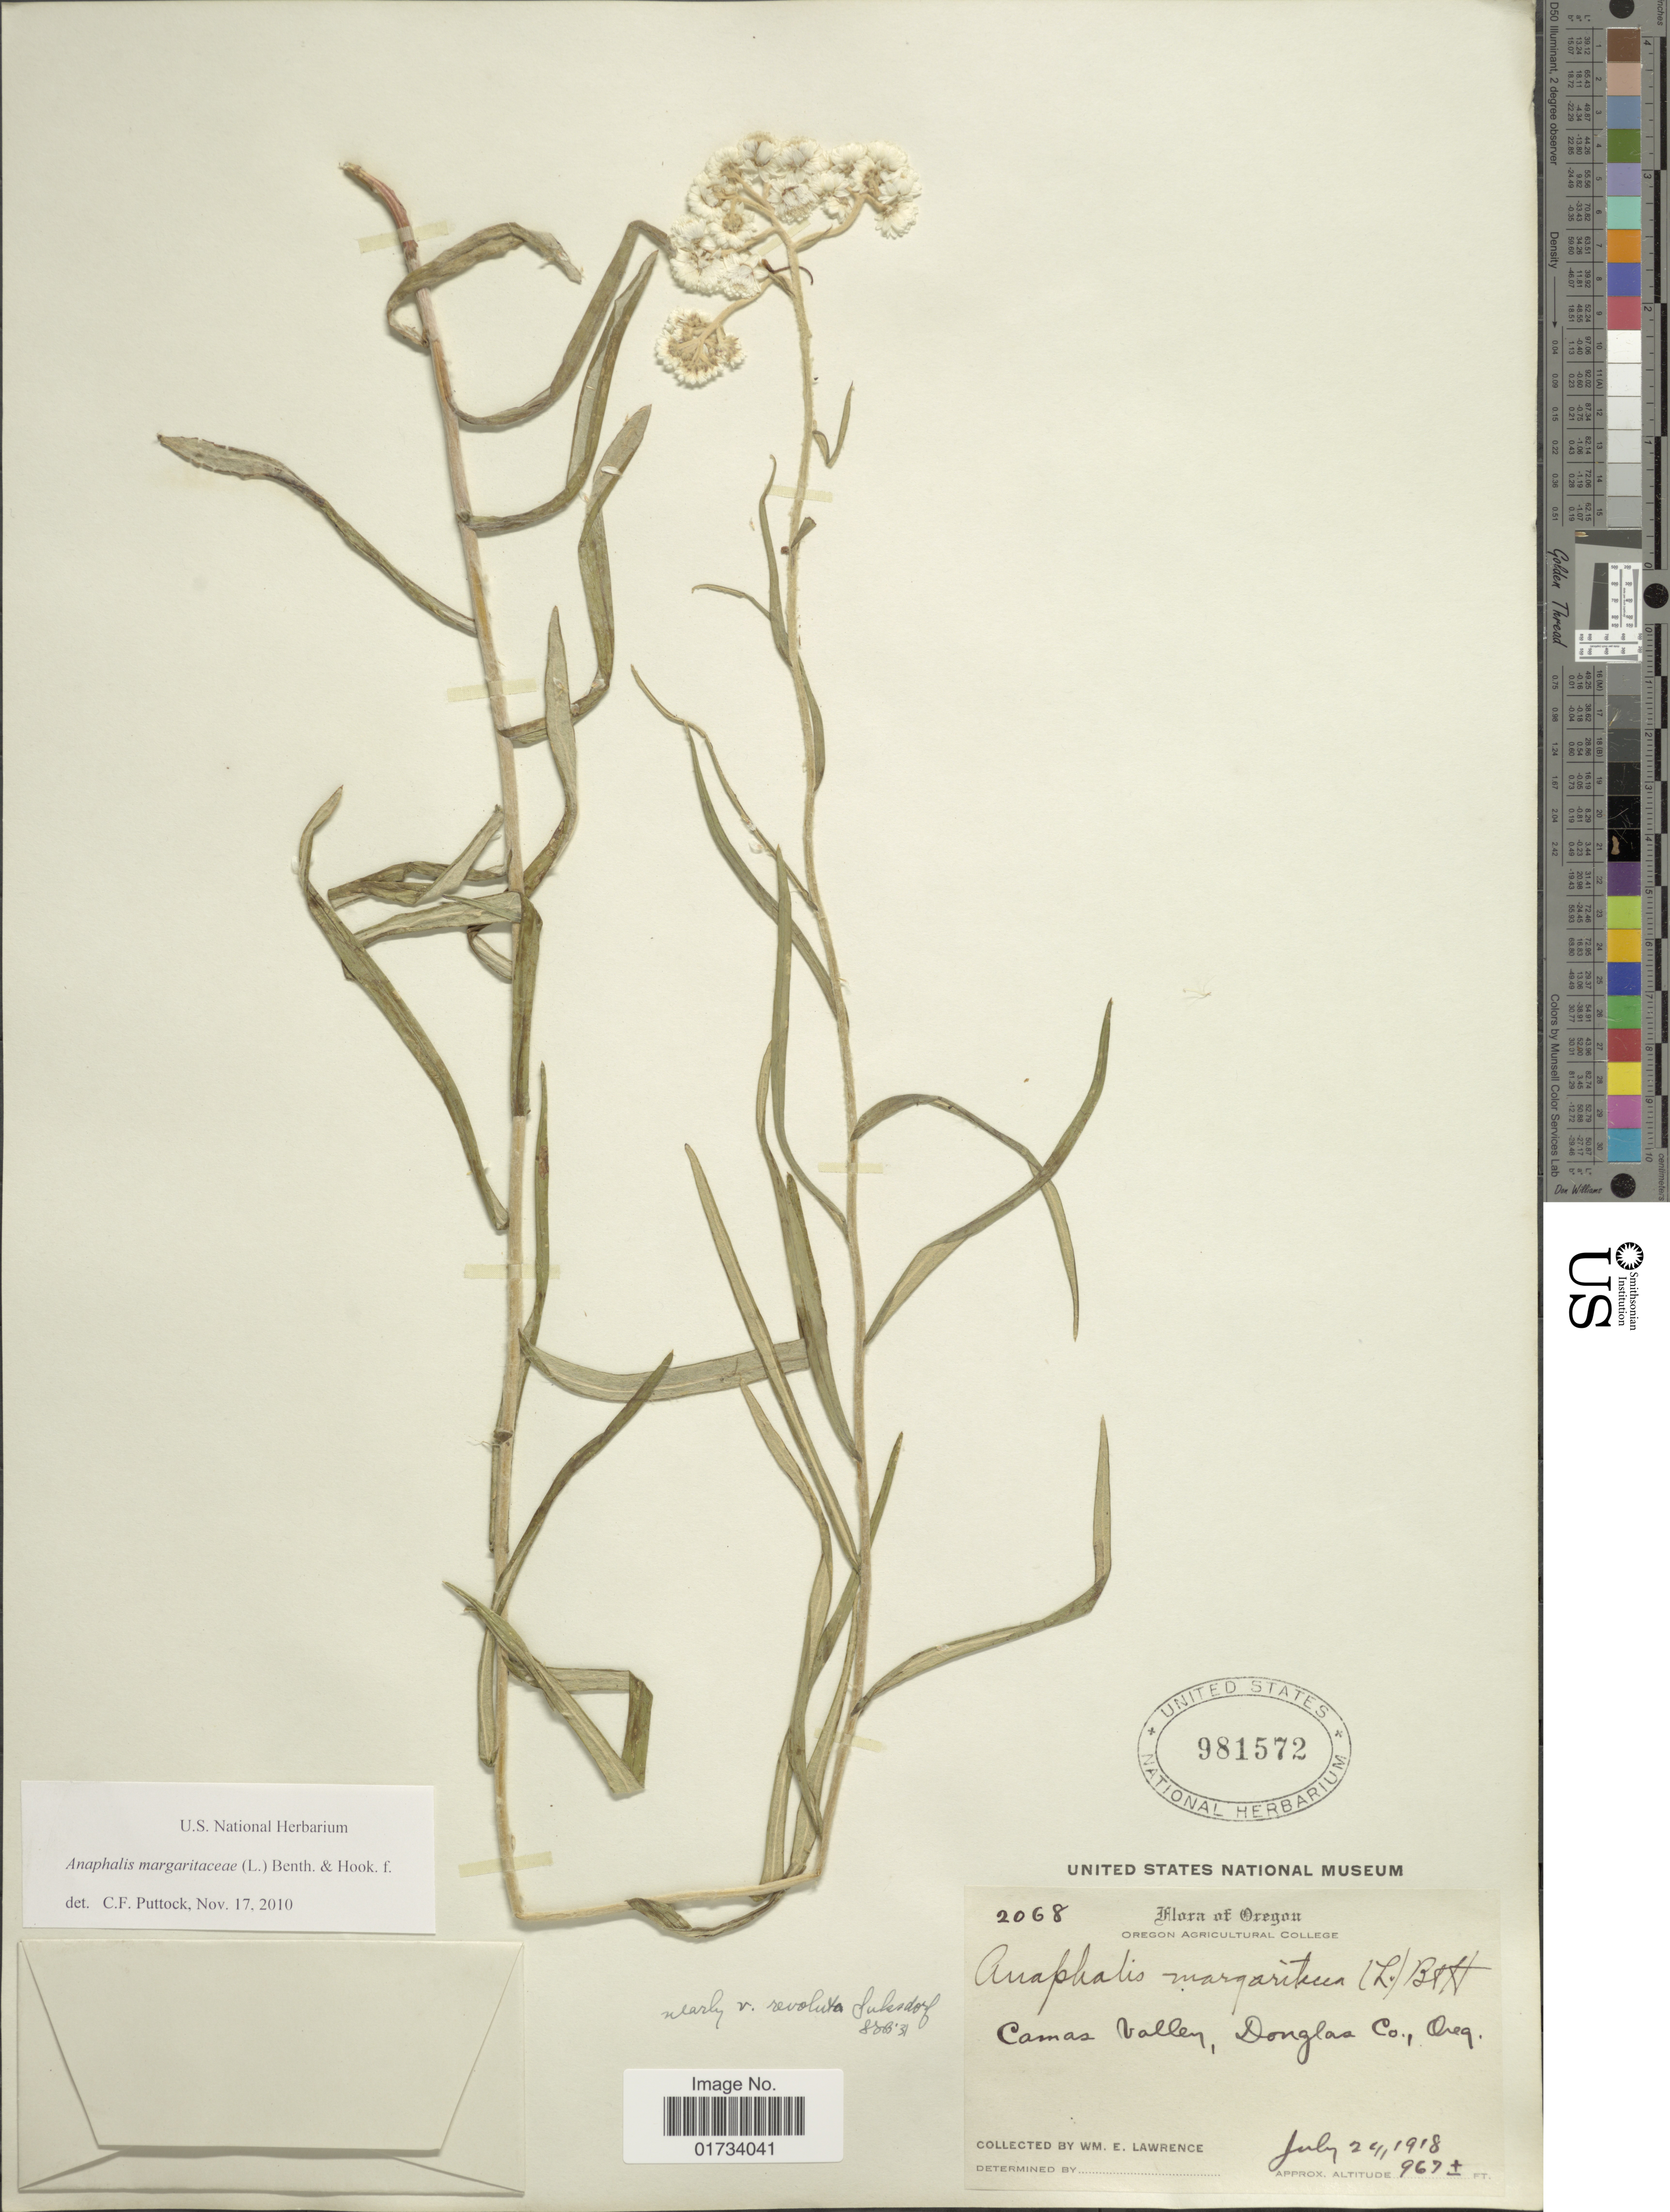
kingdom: Plantae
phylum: Tracheophyta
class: Magnoliopsida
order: Asterales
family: Asteraceae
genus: Anaphalis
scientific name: Anaphalis margaritacea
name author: (L.) Benth. & Hook. f.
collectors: W. Lawrence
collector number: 2068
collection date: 1918-07-24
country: United States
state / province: Oregon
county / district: Douglas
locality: Camas Valley, Douglas Co.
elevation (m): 295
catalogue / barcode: US 981572